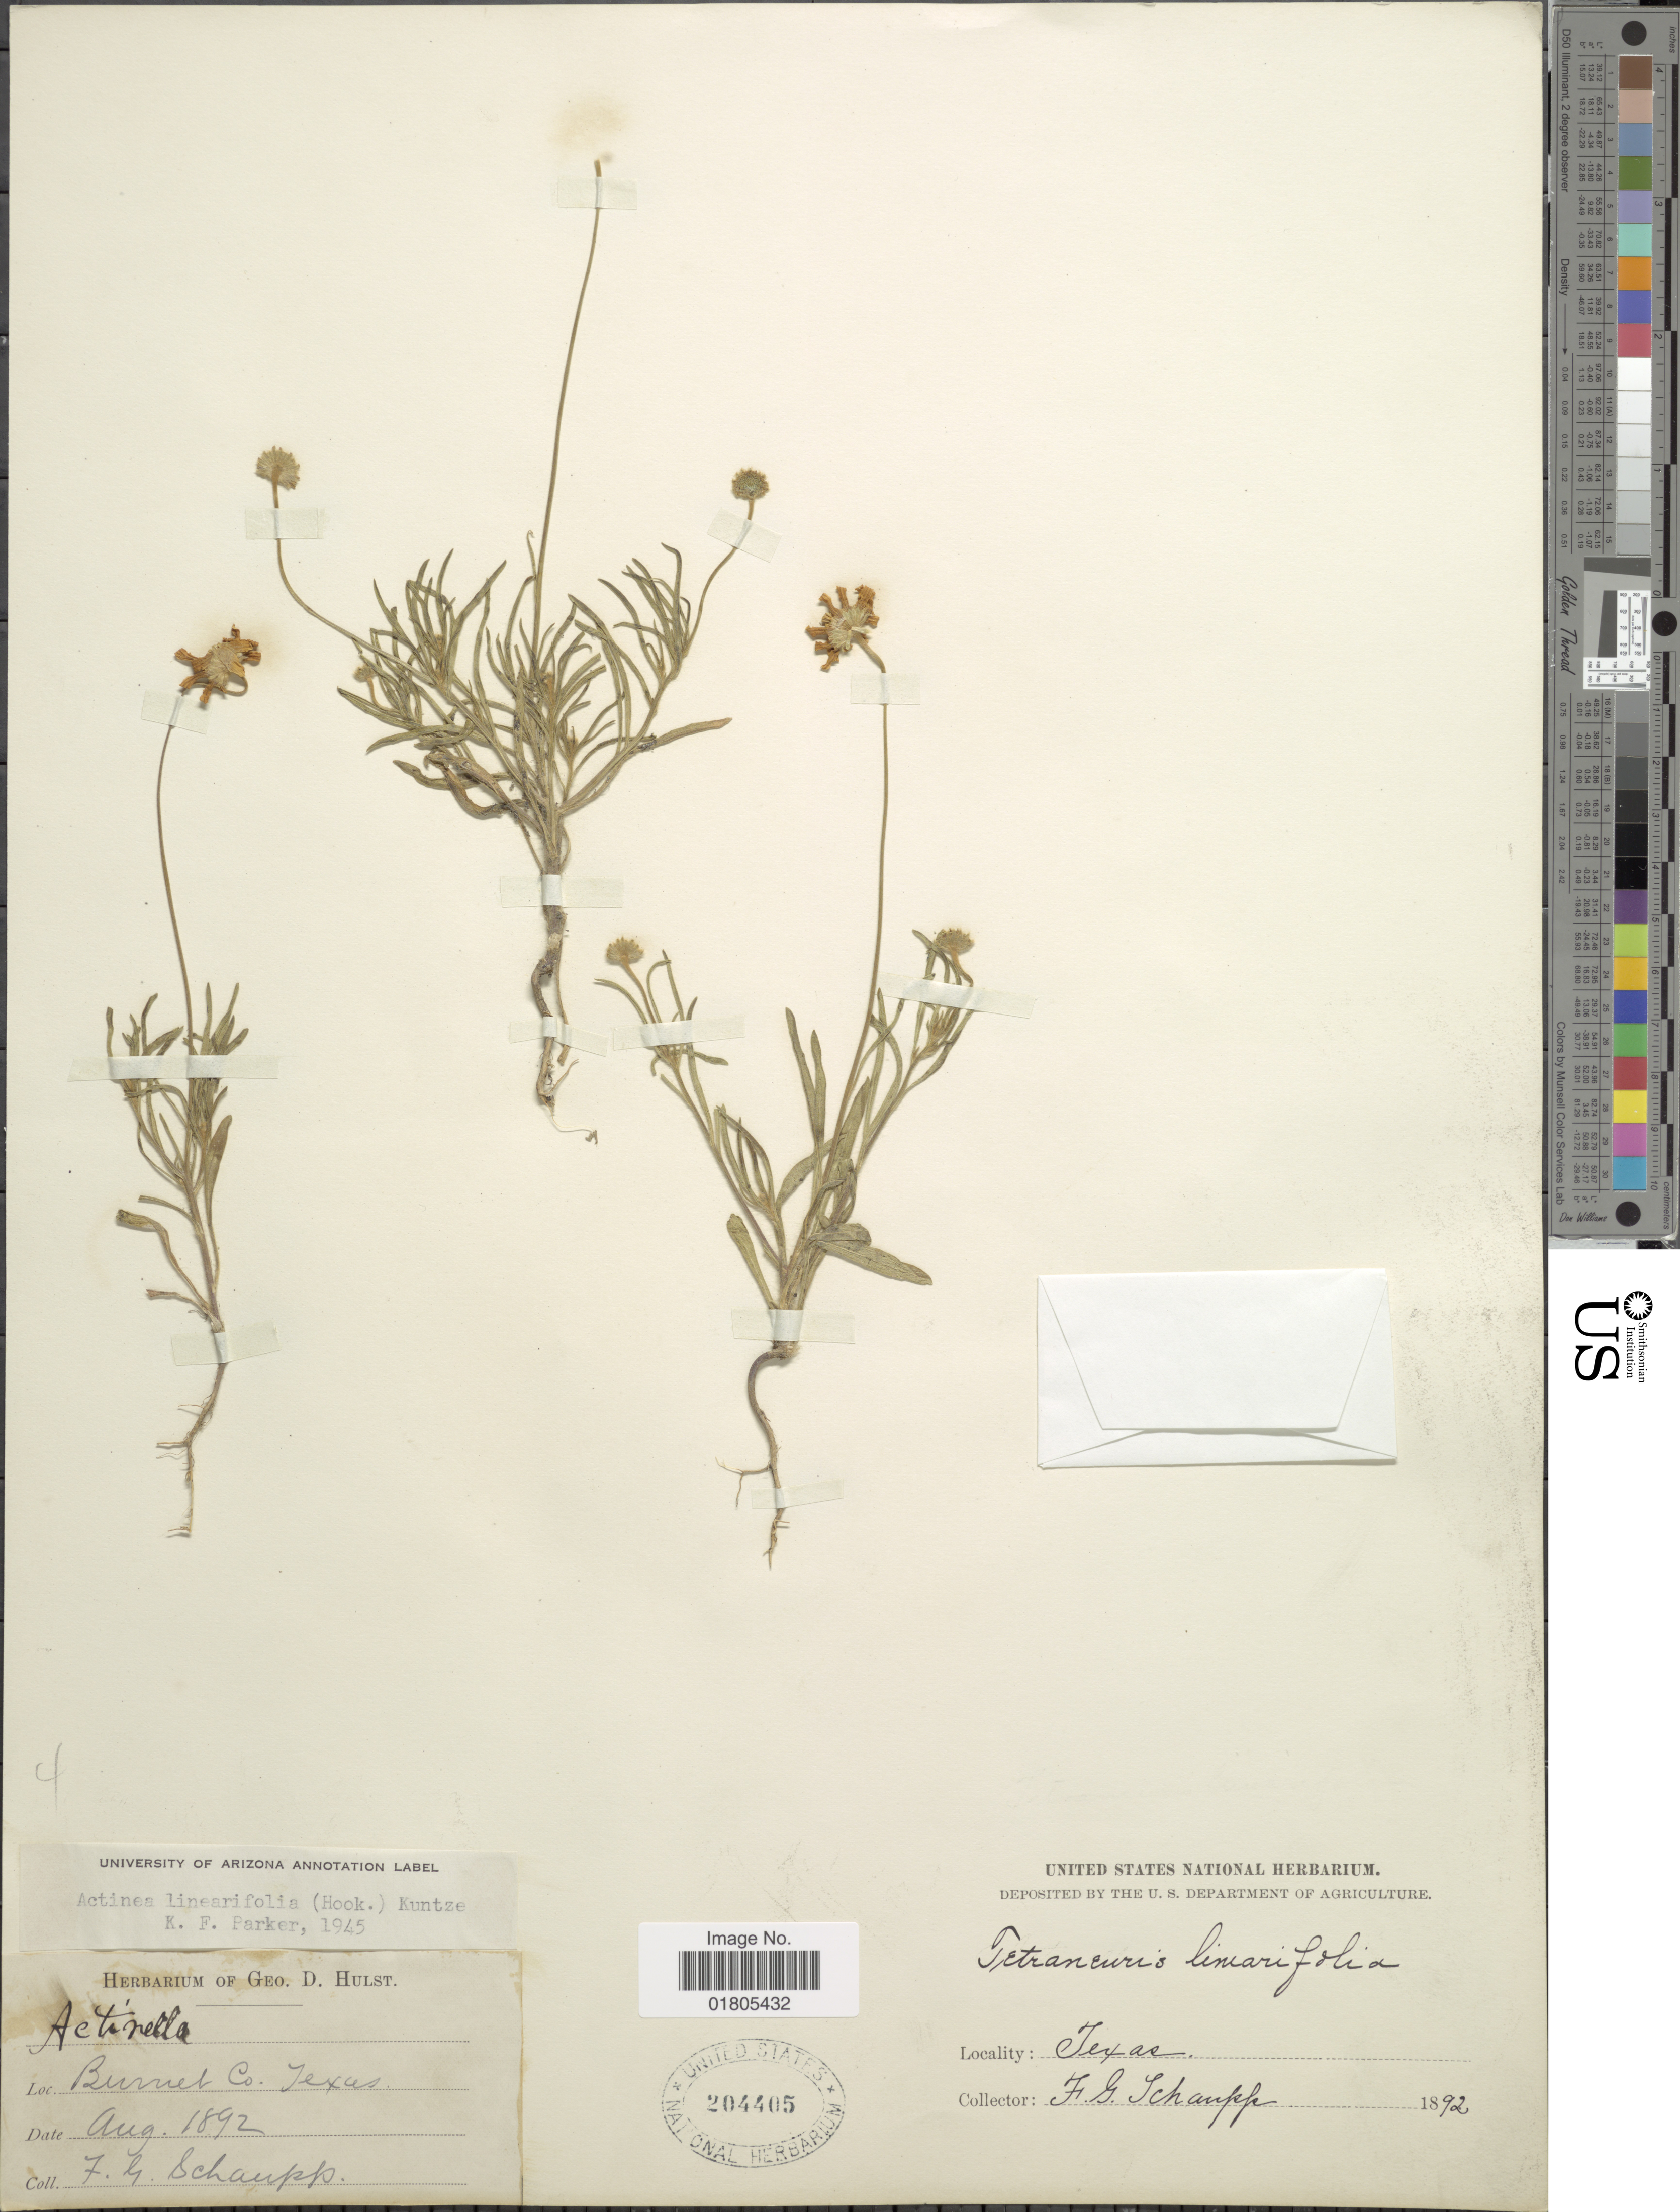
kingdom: Plantae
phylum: Tracheophyta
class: Magnoliopsida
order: Asterales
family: Asteraceae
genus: Actinea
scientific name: Actinea linearifolia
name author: (Hook.) Kuntze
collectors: F. Schaupp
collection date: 1892-08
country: United States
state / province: Texas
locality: Burnet Co., Texas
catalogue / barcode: US 204405